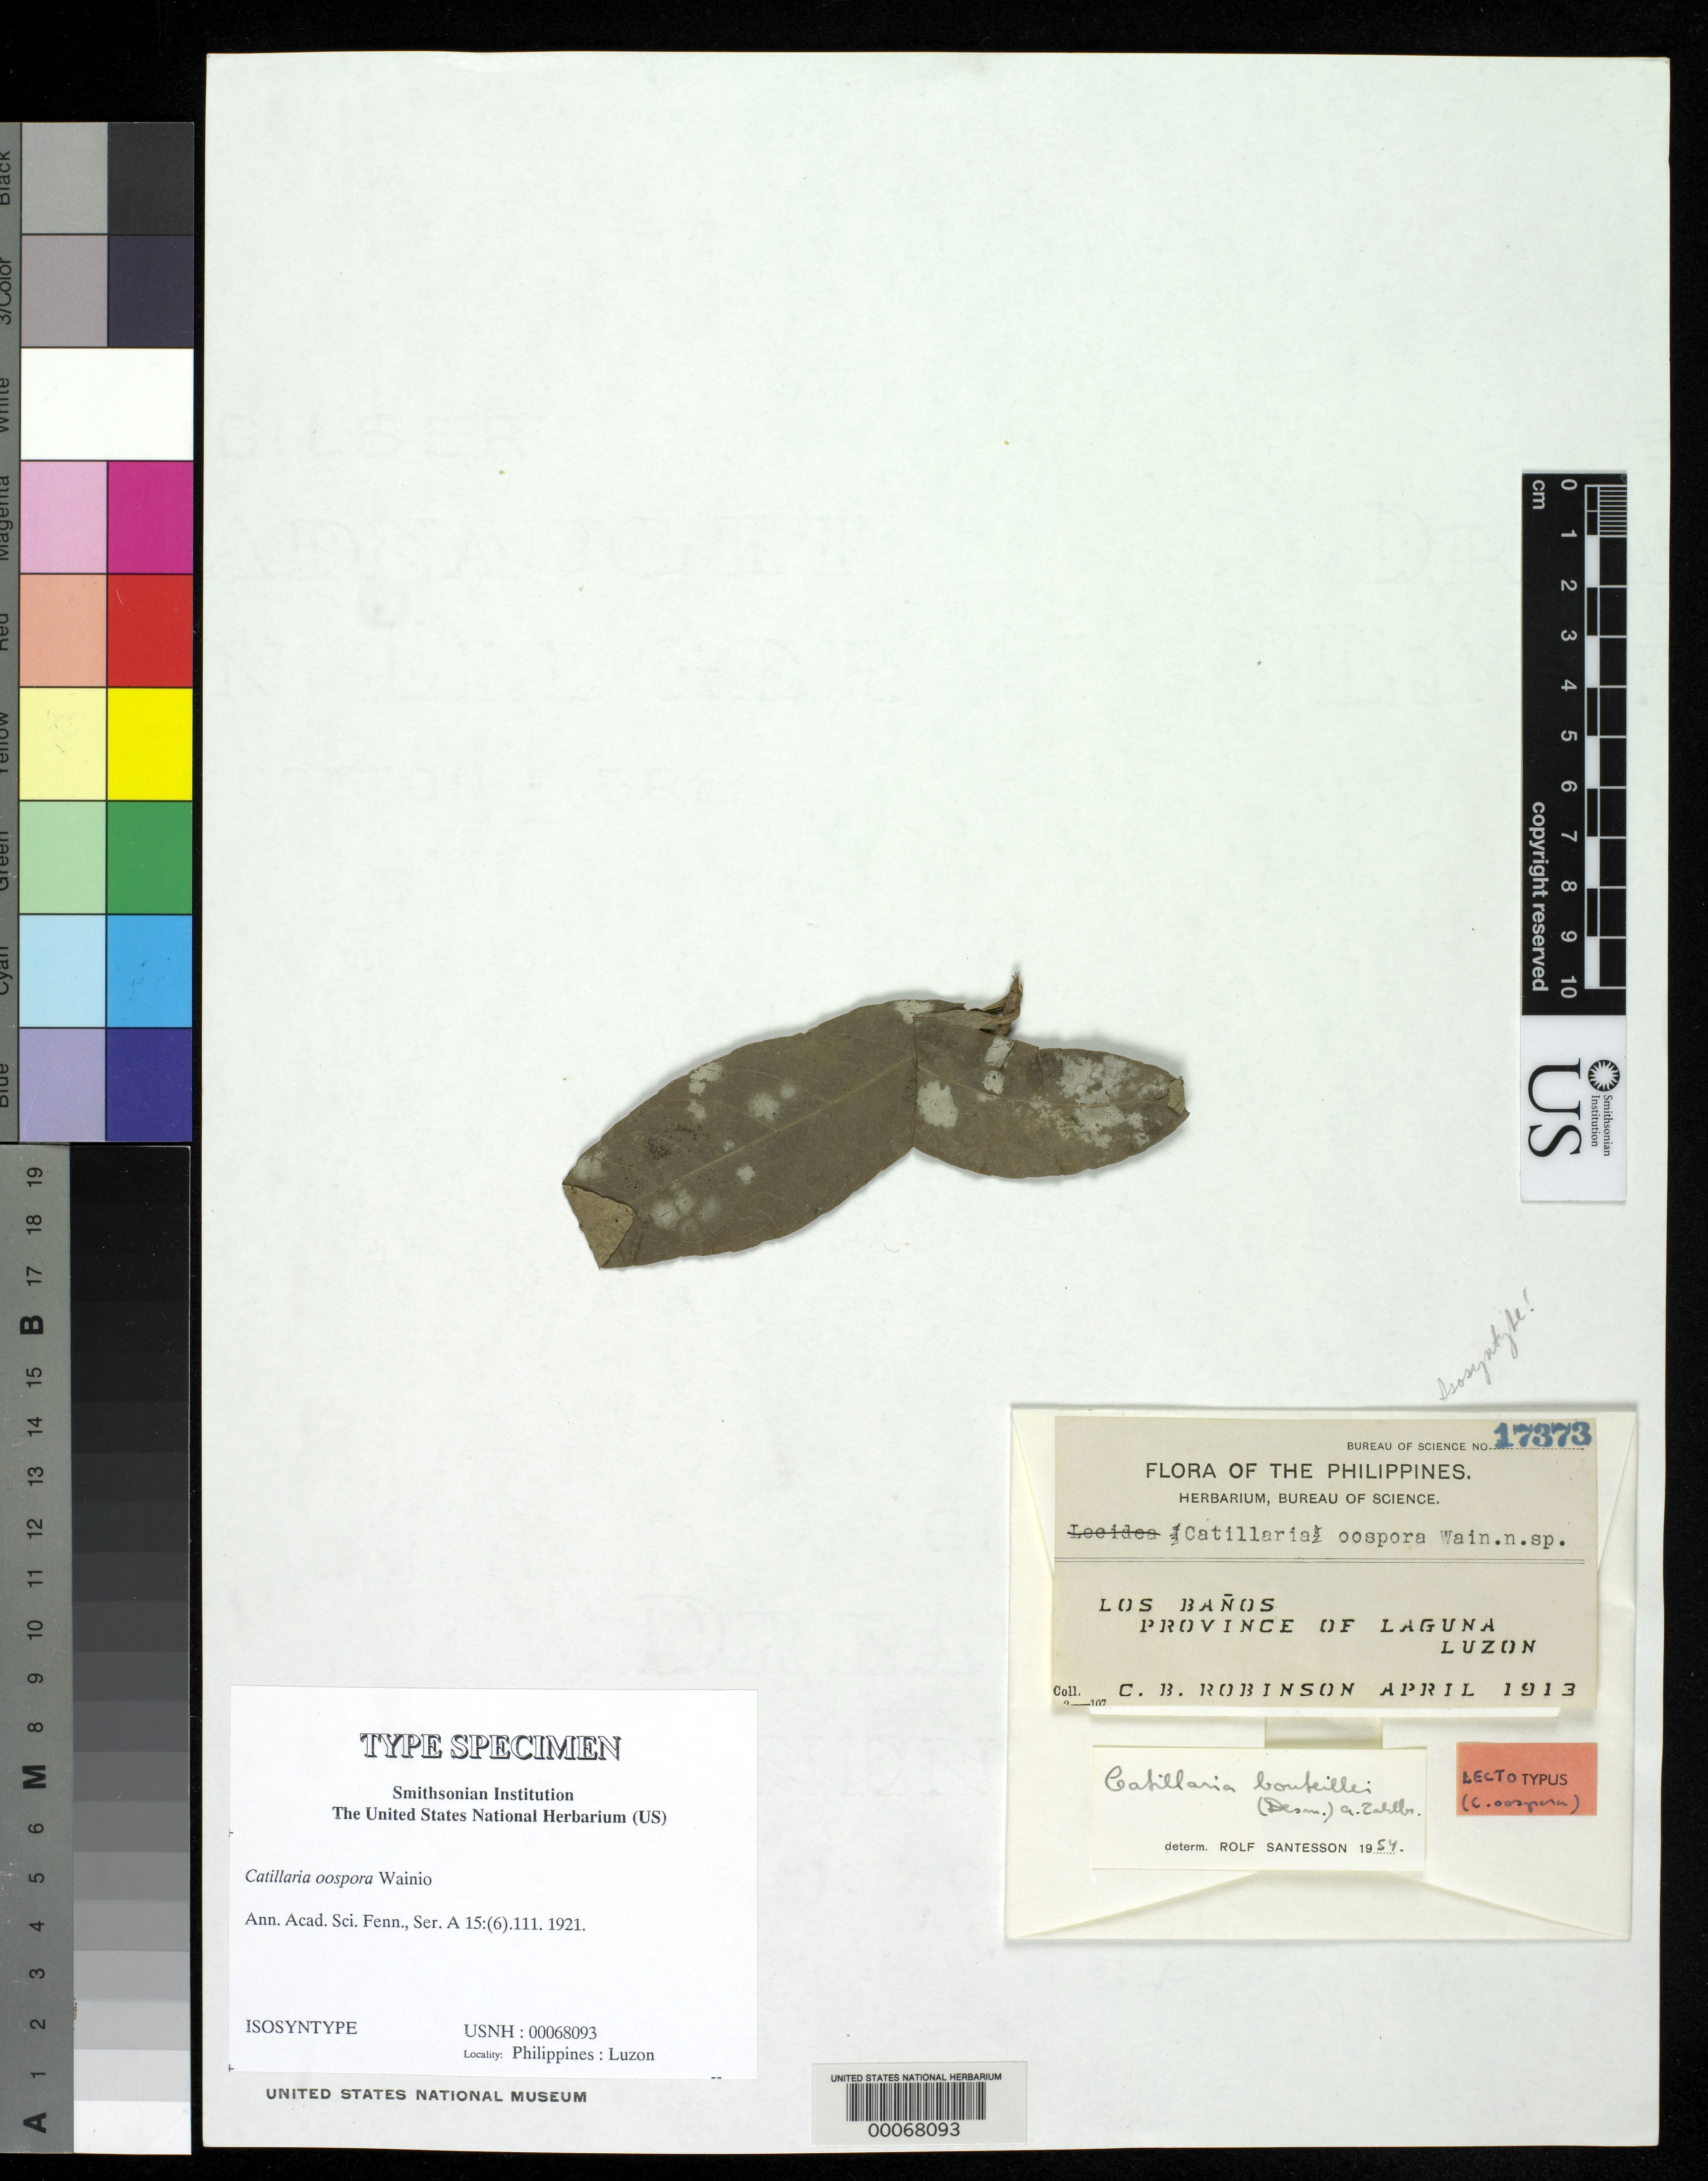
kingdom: Fungi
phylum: Ascomycota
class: Lecanoromycetes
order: Lecanorales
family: Catillariaceae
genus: Catillaria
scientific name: Catillaria oospora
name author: Vain.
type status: Isosyntype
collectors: C. Robinson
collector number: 17373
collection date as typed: Apr 1913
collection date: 1913-04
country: Philippines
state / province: Calabarzon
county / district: Laguna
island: Luzon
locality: Los Banos.